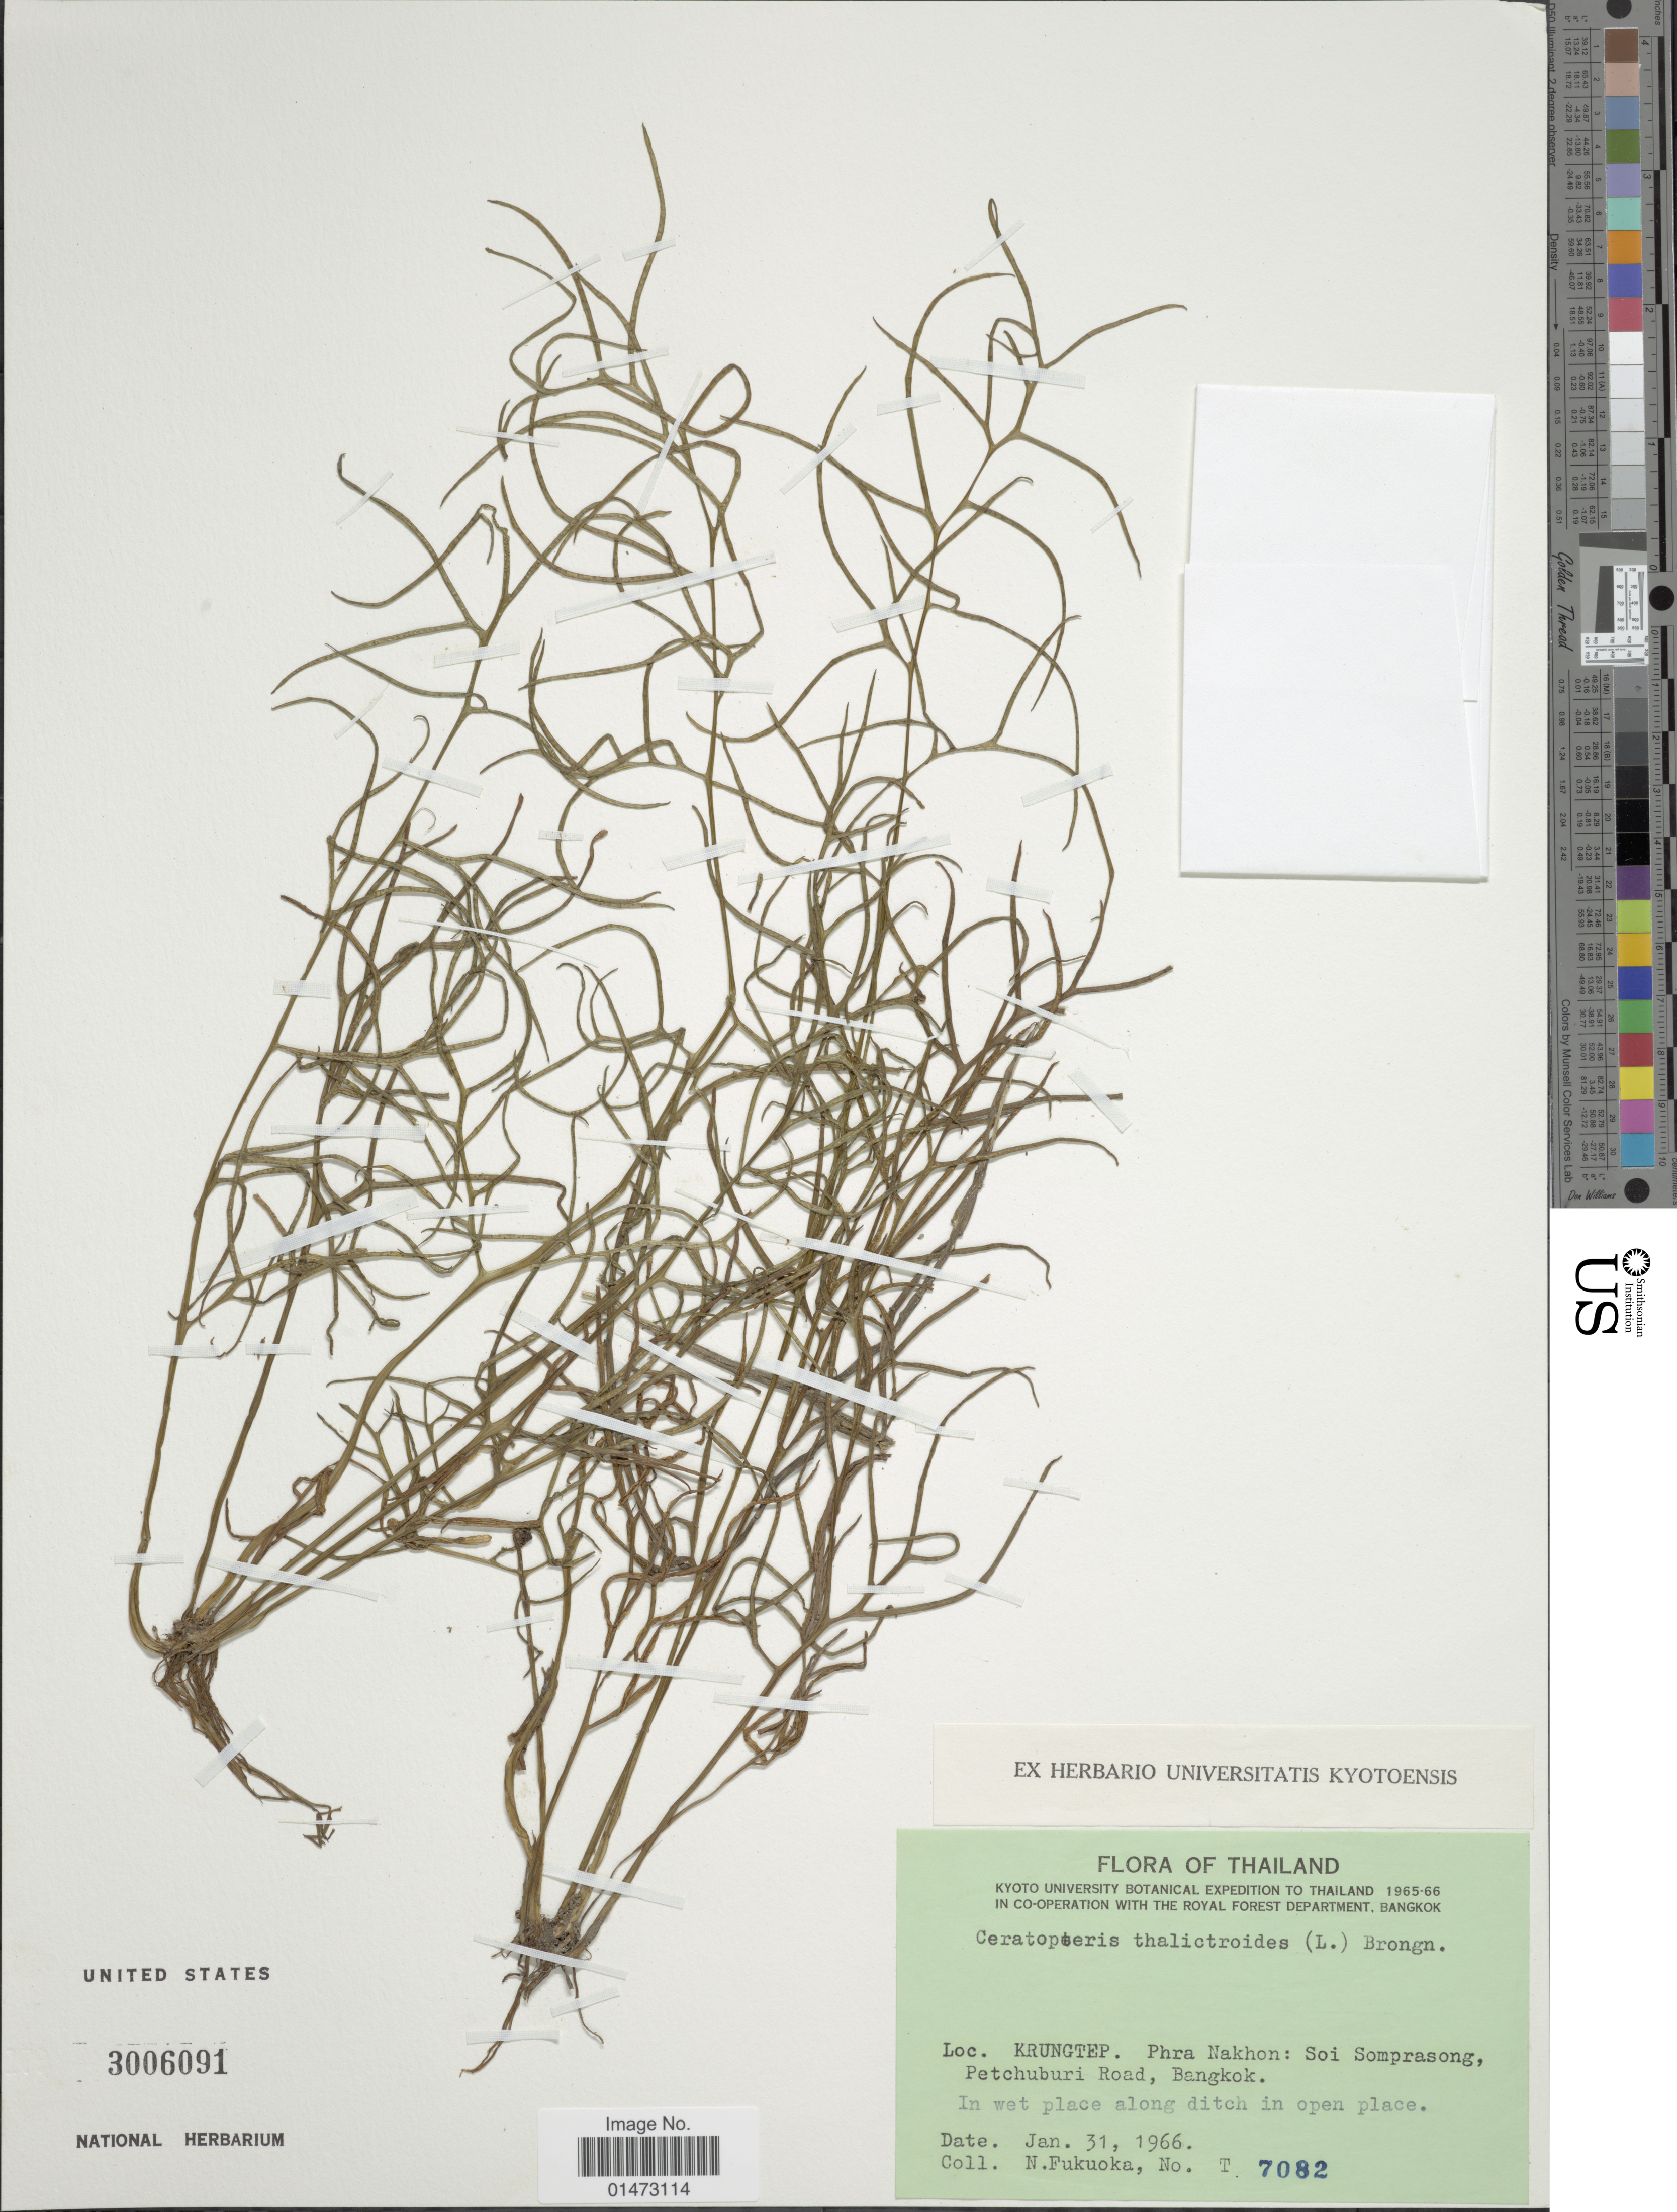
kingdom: Plantae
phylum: Tracheophyta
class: Polypodiopsida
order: Polypodiales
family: Pteridaceae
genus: Ceratopteris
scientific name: Ceratopteris thalictroides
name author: (L.) Brongn.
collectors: N. Fukuoka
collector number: T 7082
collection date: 1966-01-31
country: Thailand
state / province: Phra Nakhon Si Ayutthaya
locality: Krungtep: Phra Nakhon: Soi Somprasong, Petchuburi Road, Bangkok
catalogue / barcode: US 3006091